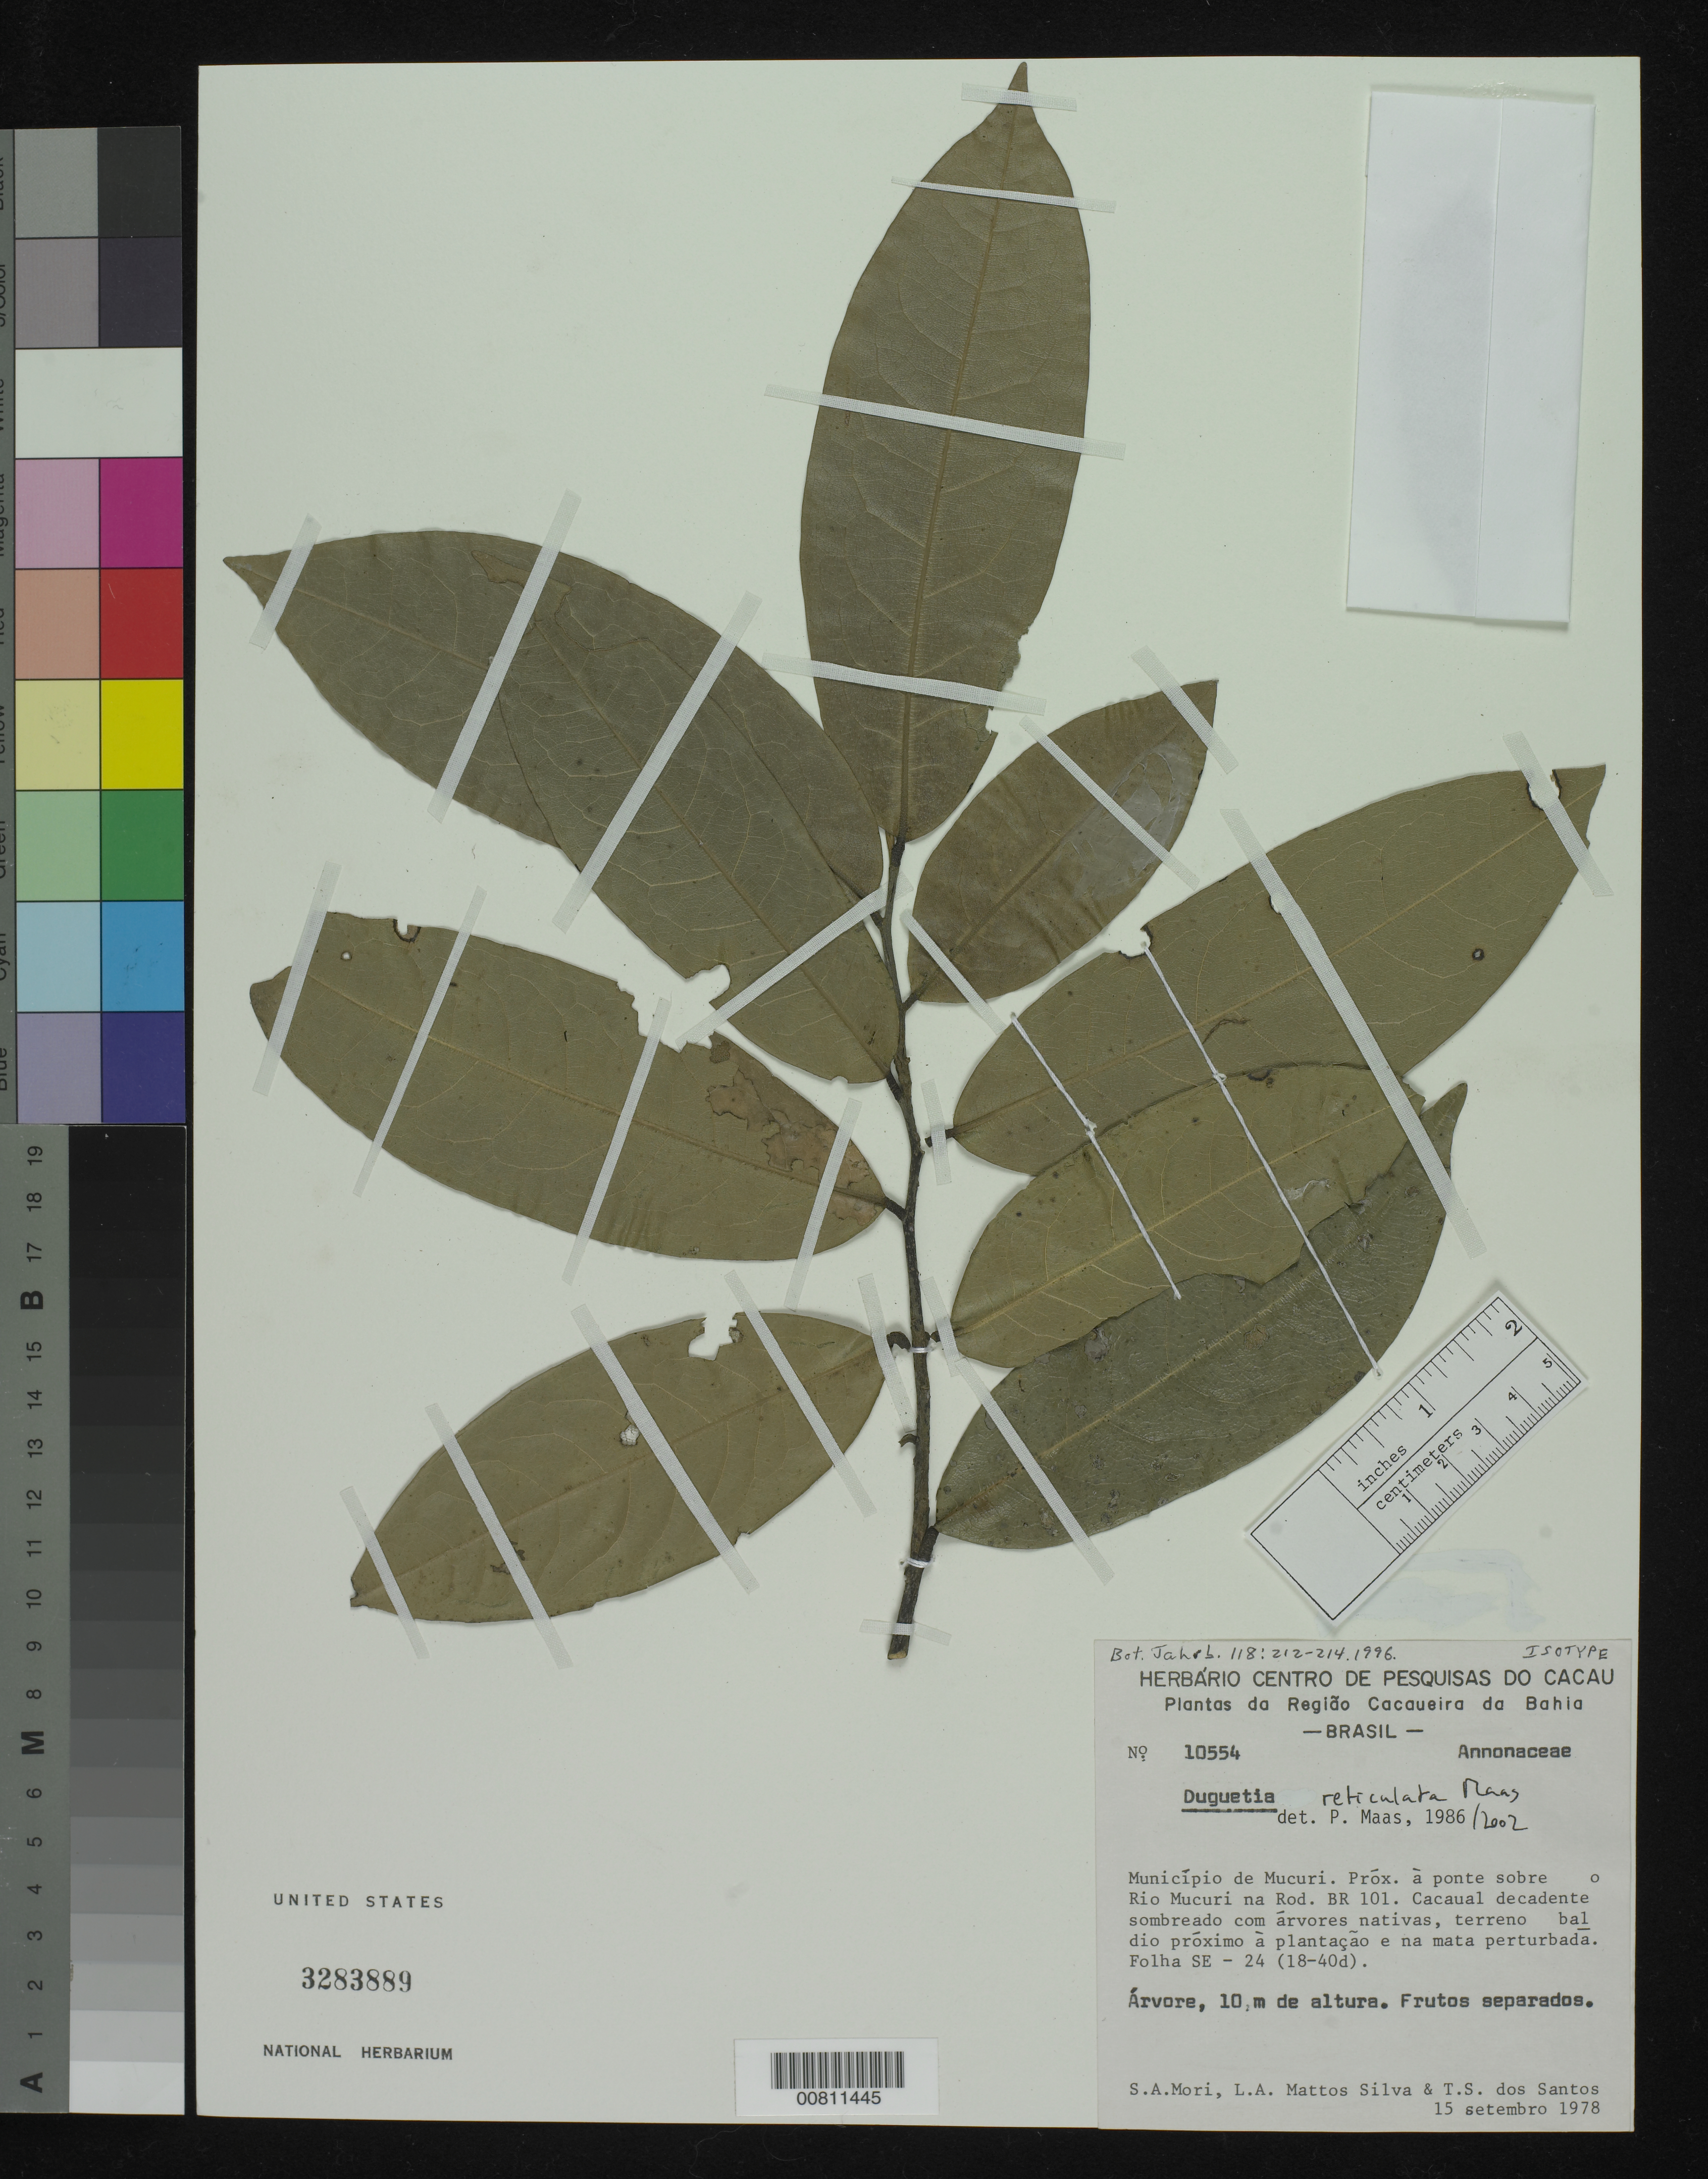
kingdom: Plantae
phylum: Tracheophyta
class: Magnoliopsida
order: Magnoliales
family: Annonaceae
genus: Duguetia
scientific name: Duguetia reticulata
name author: Maas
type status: Isotype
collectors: S. Mori, L. A. Mattos Silva & T. S. Santos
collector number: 10554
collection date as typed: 15 Sep 1978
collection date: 1978-09-15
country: Brazil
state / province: Bahia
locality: Município de Mucuri. Próx. À ponte sobre o Rio Mucuri na Rod. BR 101.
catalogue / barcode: US 3283889